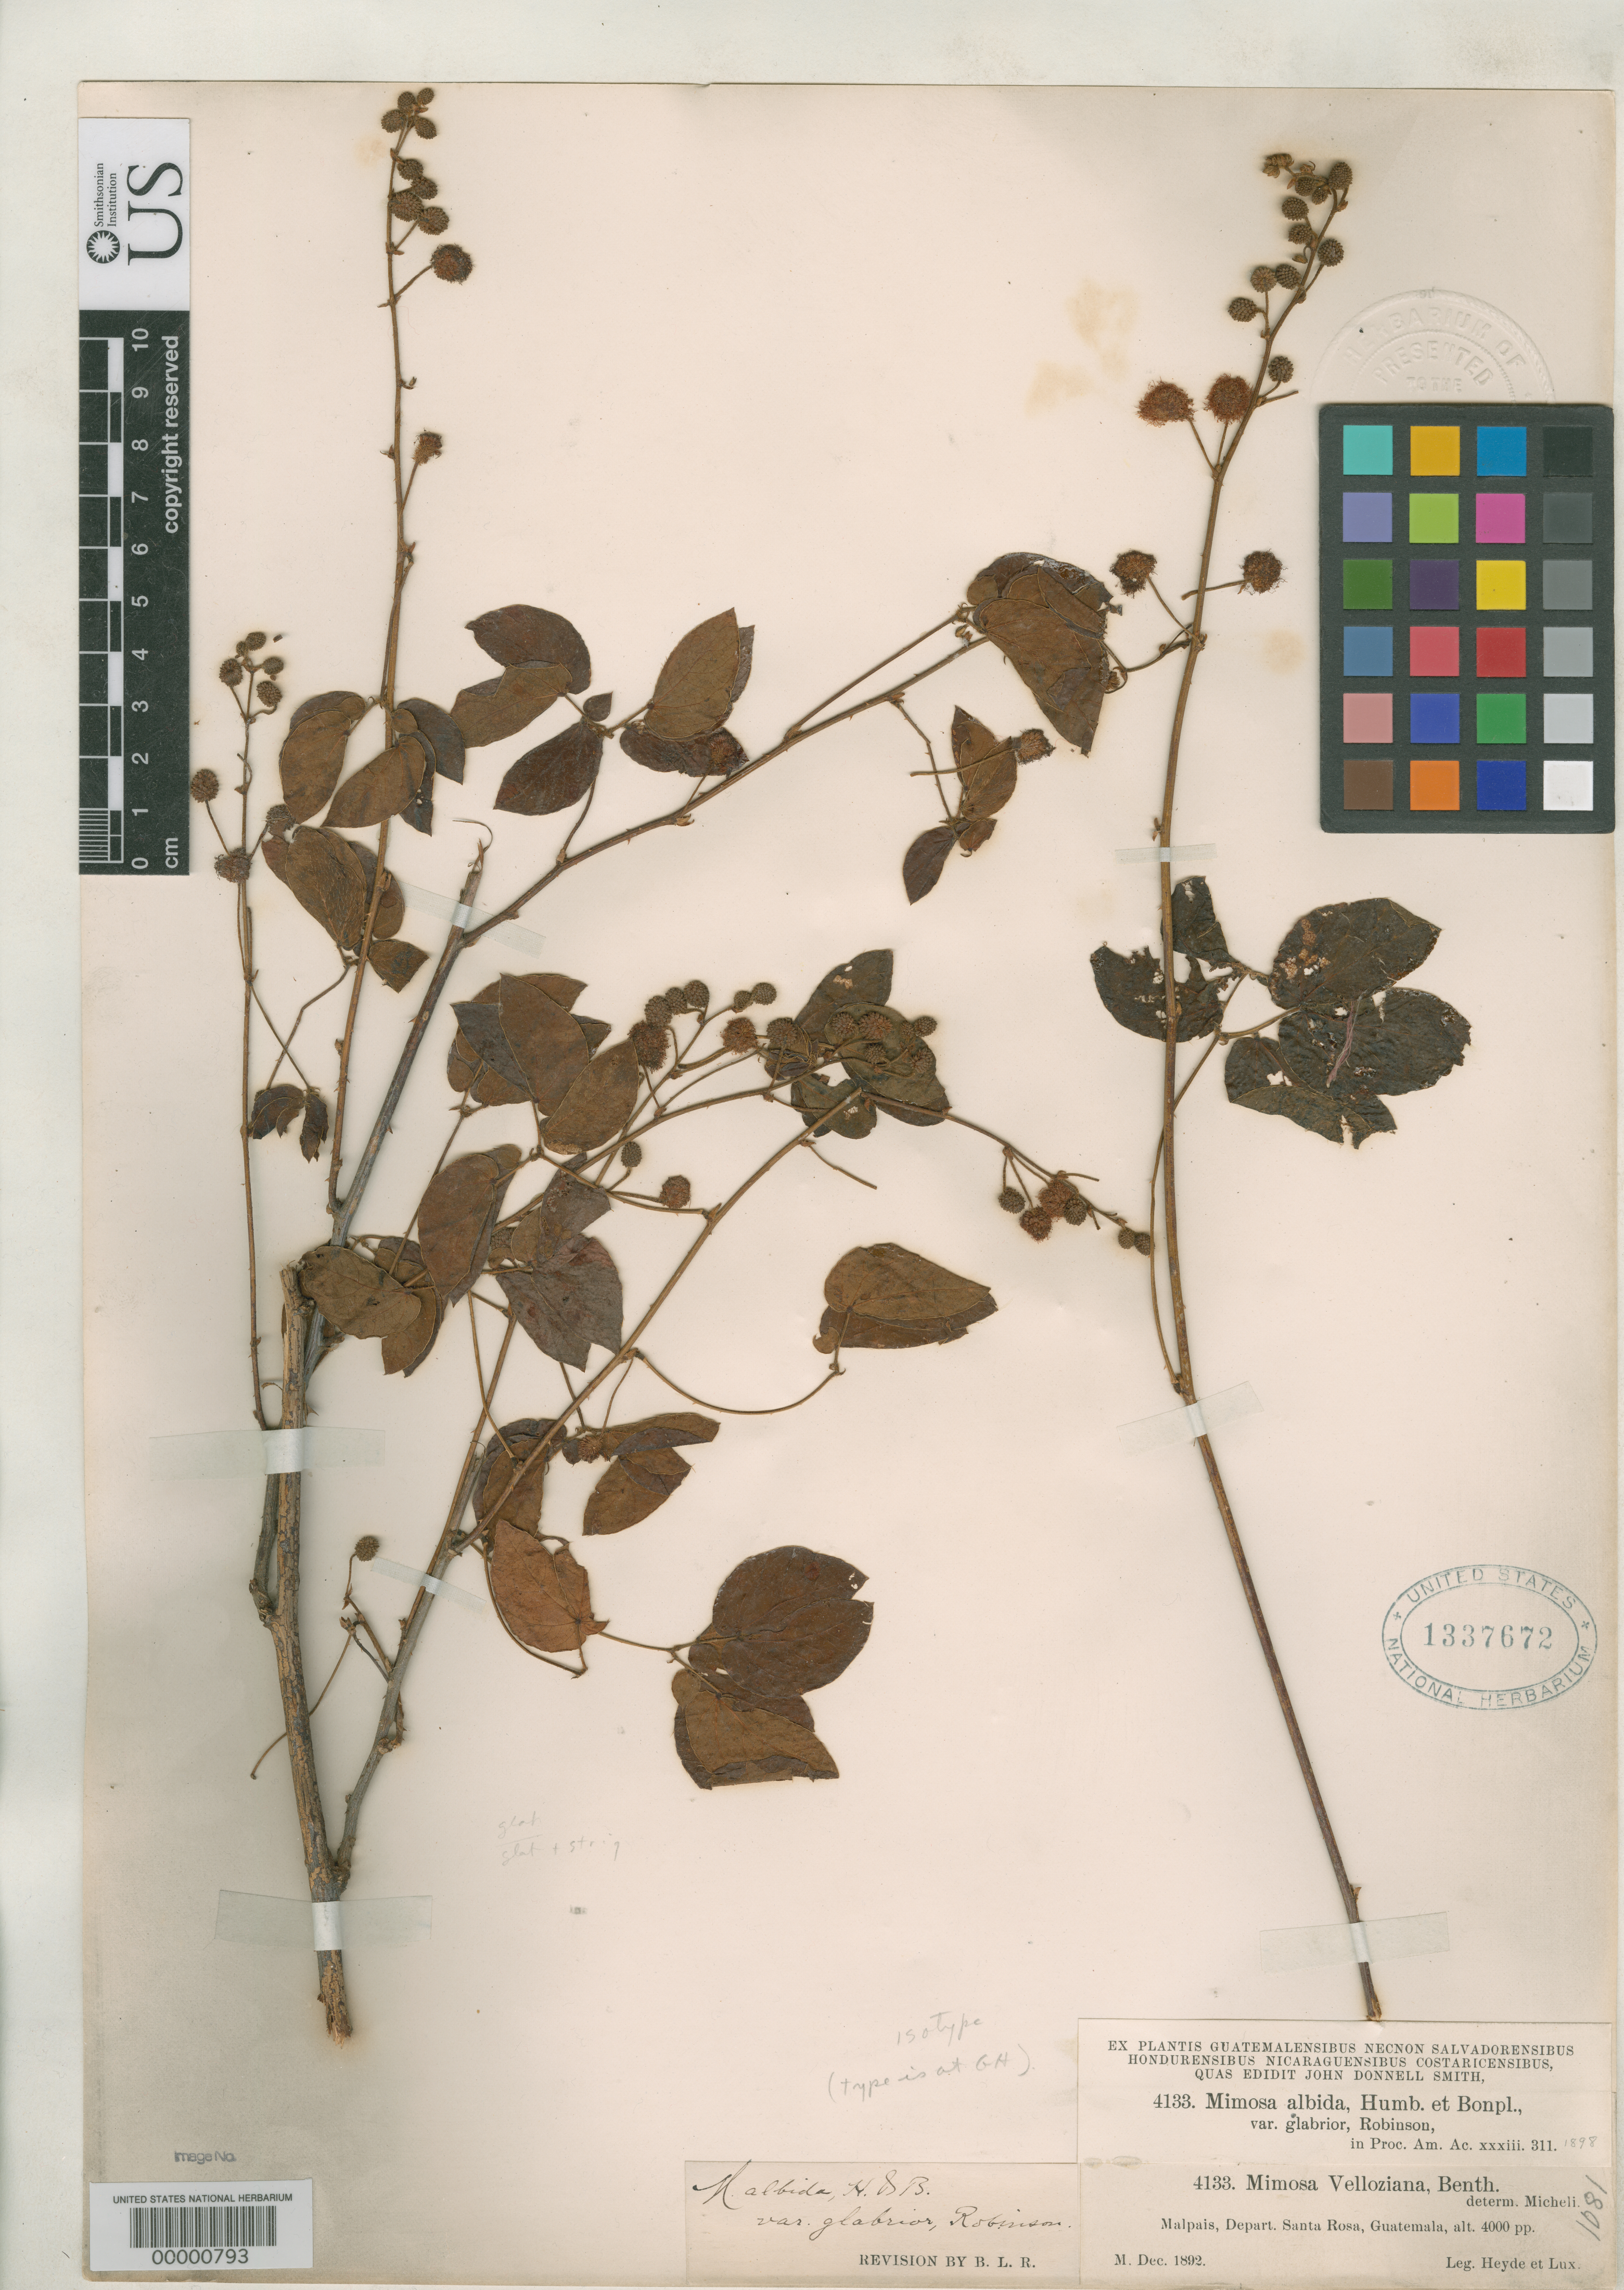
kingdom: Plantae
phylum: Tracheophyta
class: Magnoliopsida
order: Fabales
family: Fabaceae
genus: Mimosa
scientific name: Mimosa albida var. glabrior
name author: B.L. Rob.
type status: Isotype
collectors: E. T. Heyde & E. Lux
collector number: J.D.S. 4133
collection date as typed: Dec 1893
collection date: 1893-12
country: Guatemala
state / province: Santa Rosa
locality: Malpais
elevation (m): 1230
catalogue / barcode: US 1337672